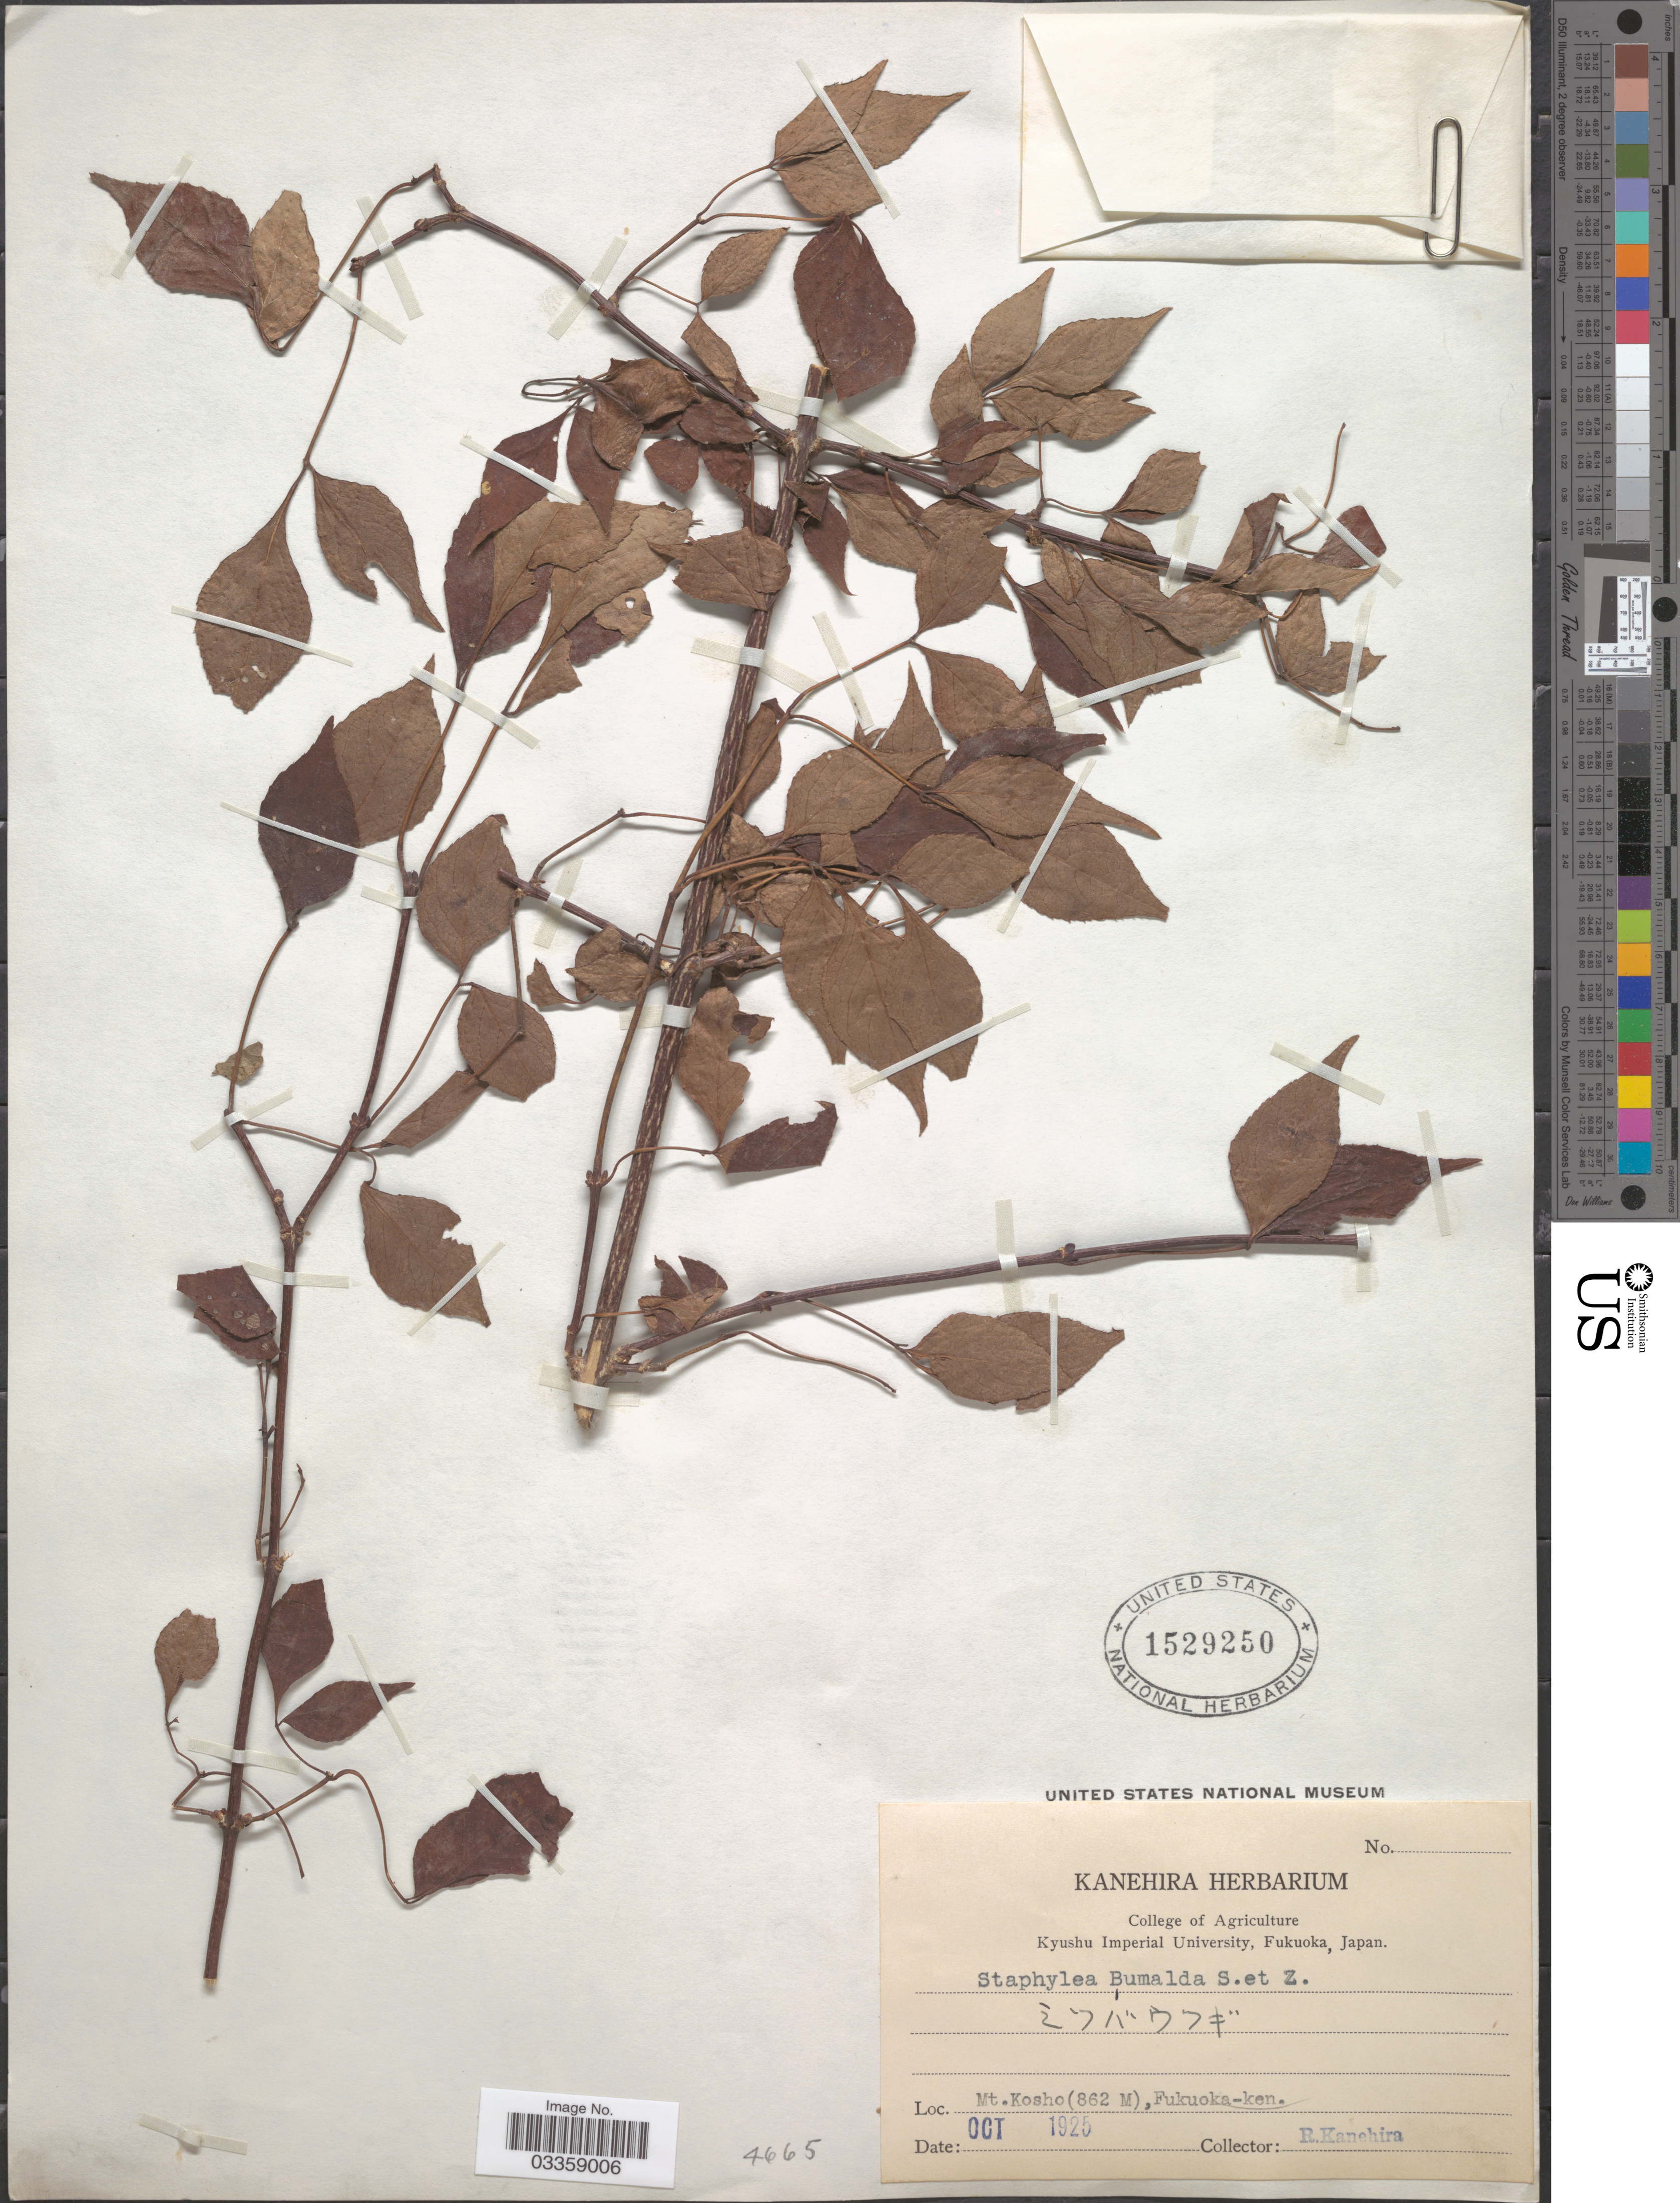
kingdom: Plantae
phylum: Tracheophyta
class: Magnoliopsida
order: Crossosomatales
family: Staphyleaceae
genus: Staphylea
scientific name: Staphylea bumalda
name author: DC.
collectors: R. Kanehira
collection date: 1925-10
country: Japan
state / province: Hukuoka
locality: Mt. Kosho, Fukuoka-ken.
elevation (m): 862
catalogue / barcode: US 1529250